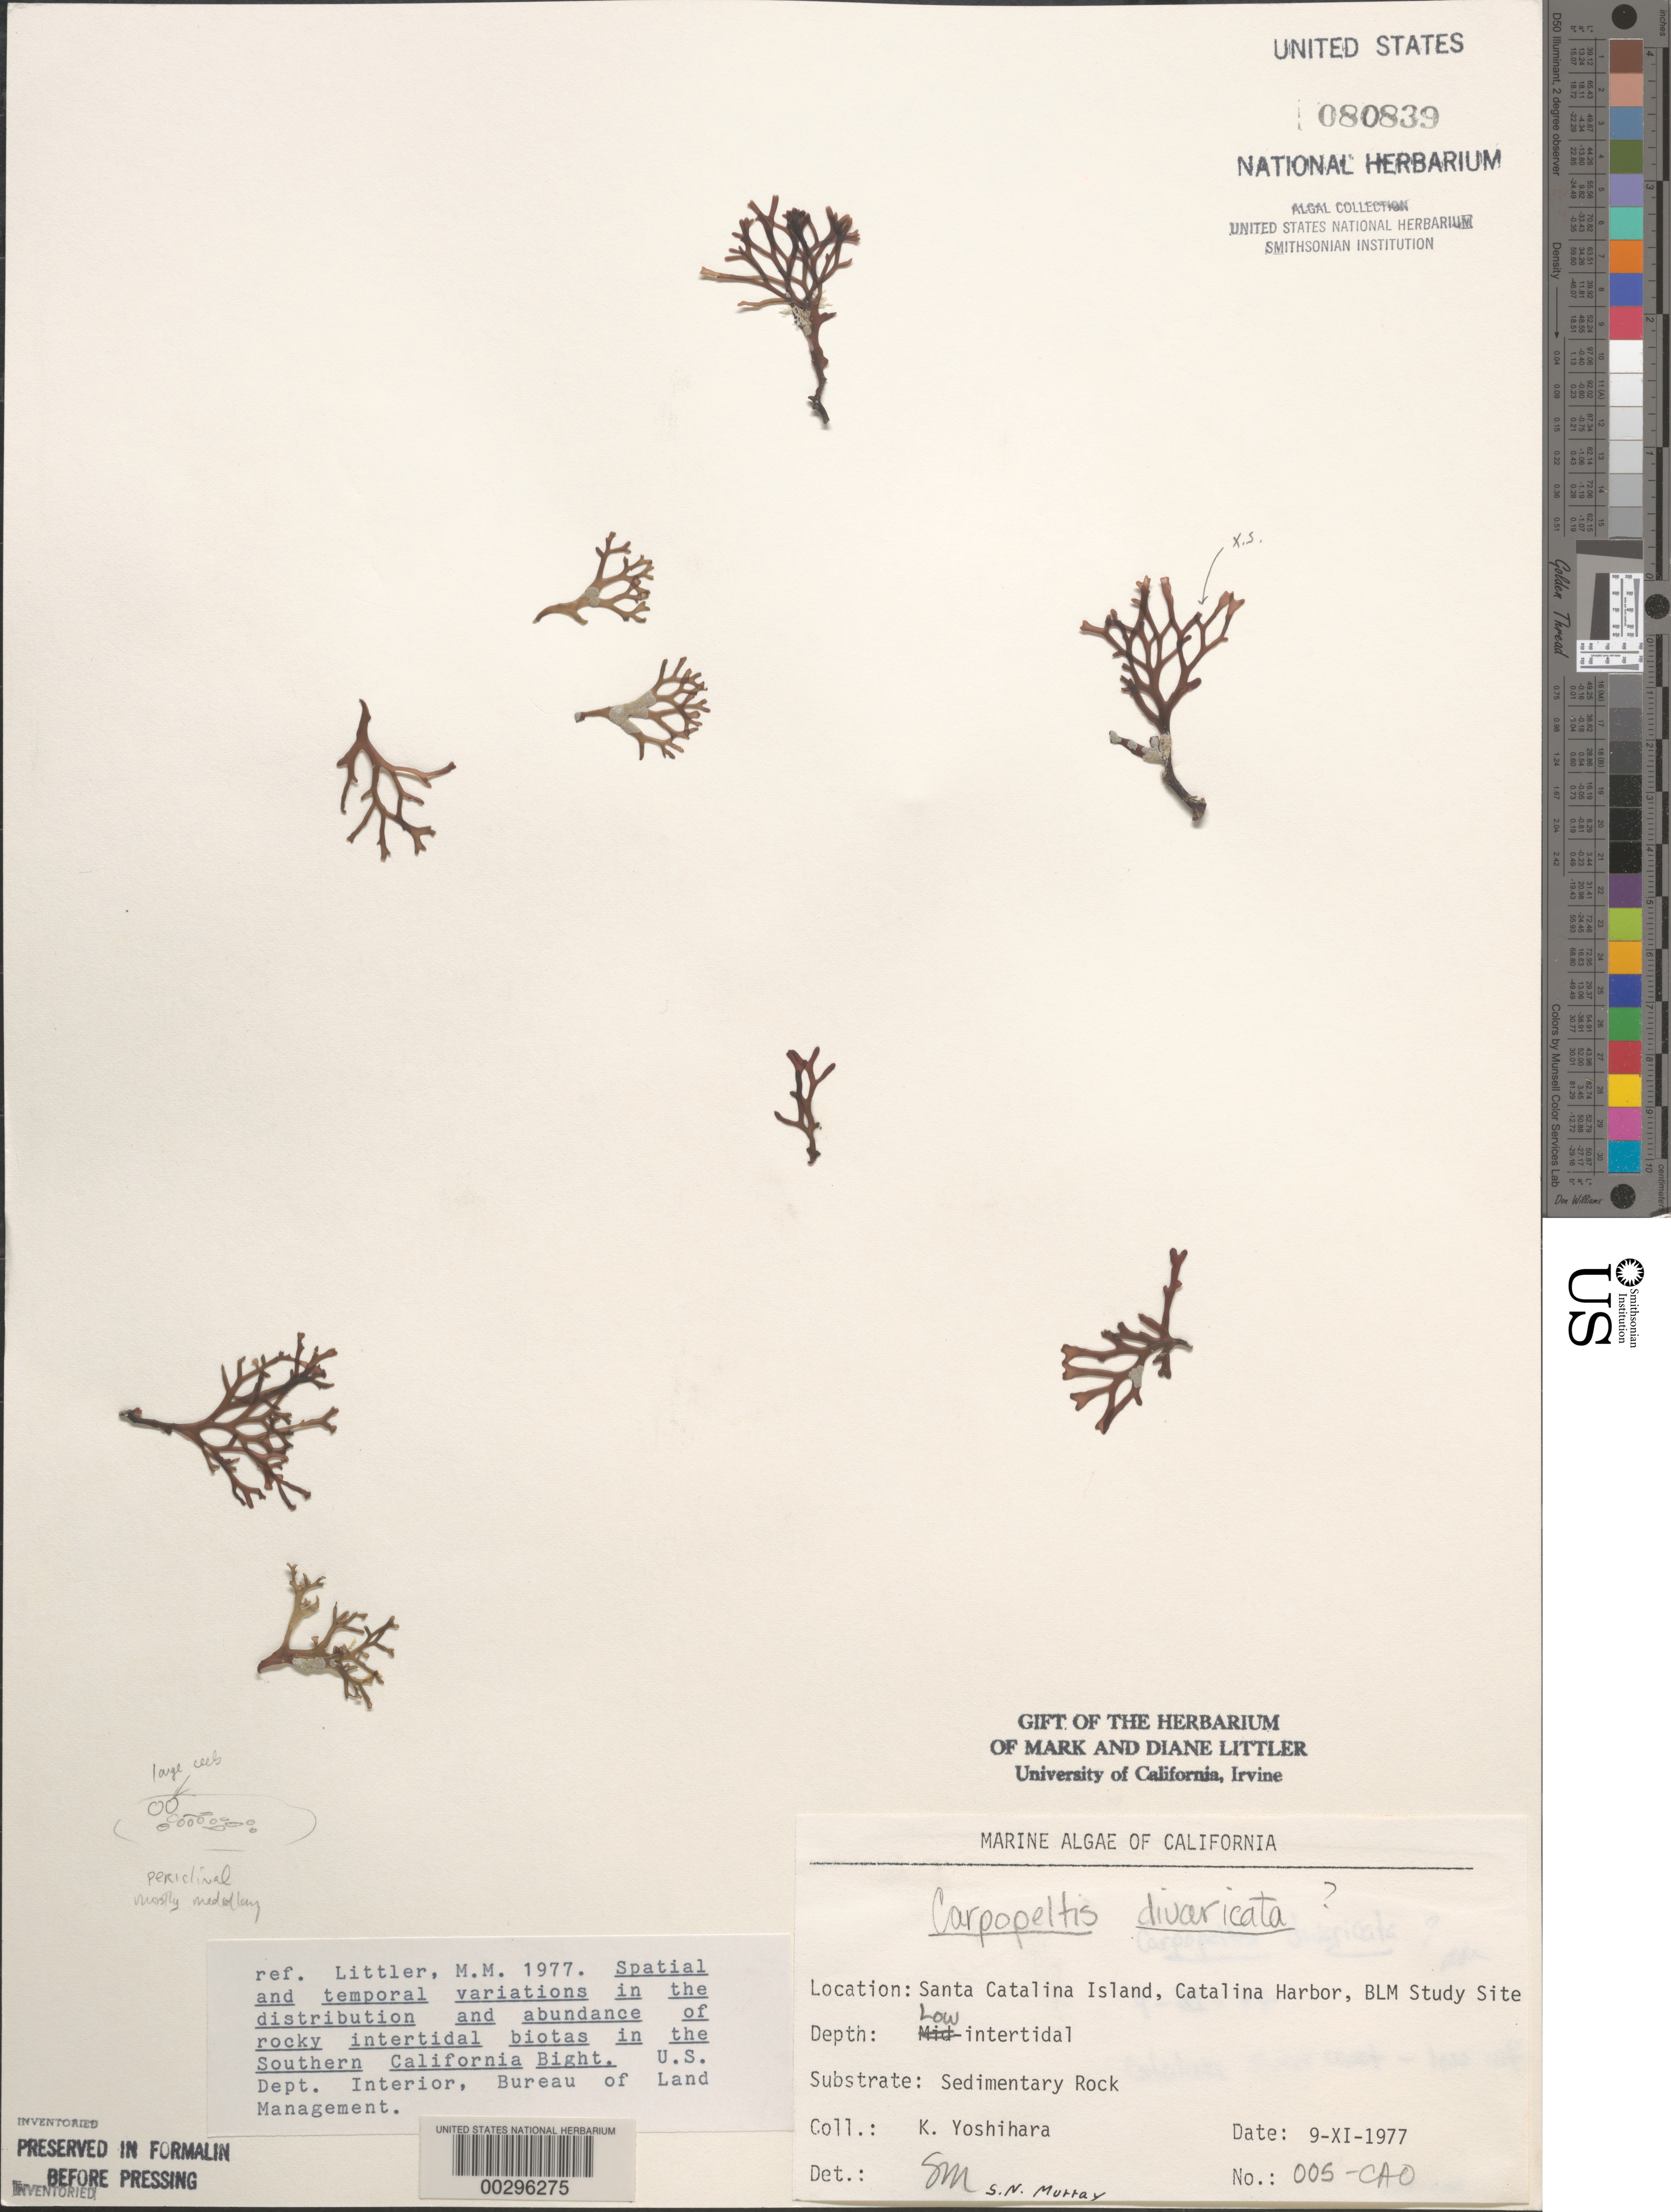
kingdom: Plantae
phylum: Rhodophyta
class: Florideophyceae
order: Halymeniales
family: Halymeniaceae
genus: Grateloupia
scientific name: Grateloupia chiangii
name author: S. Kawaguchi & H.W. Wang in H.W. Wang et al.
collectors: K. Yoshihara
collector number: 005-cao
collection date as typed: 09 Nov 1977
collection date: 1977-11-09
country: United States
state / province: California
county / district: Los Angeles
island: Santa Catalina Island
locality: West side of Catalina Harbor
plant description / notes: BLM-SOCALBIGHT Rocky Intertidal Survey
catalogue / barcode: US 80839